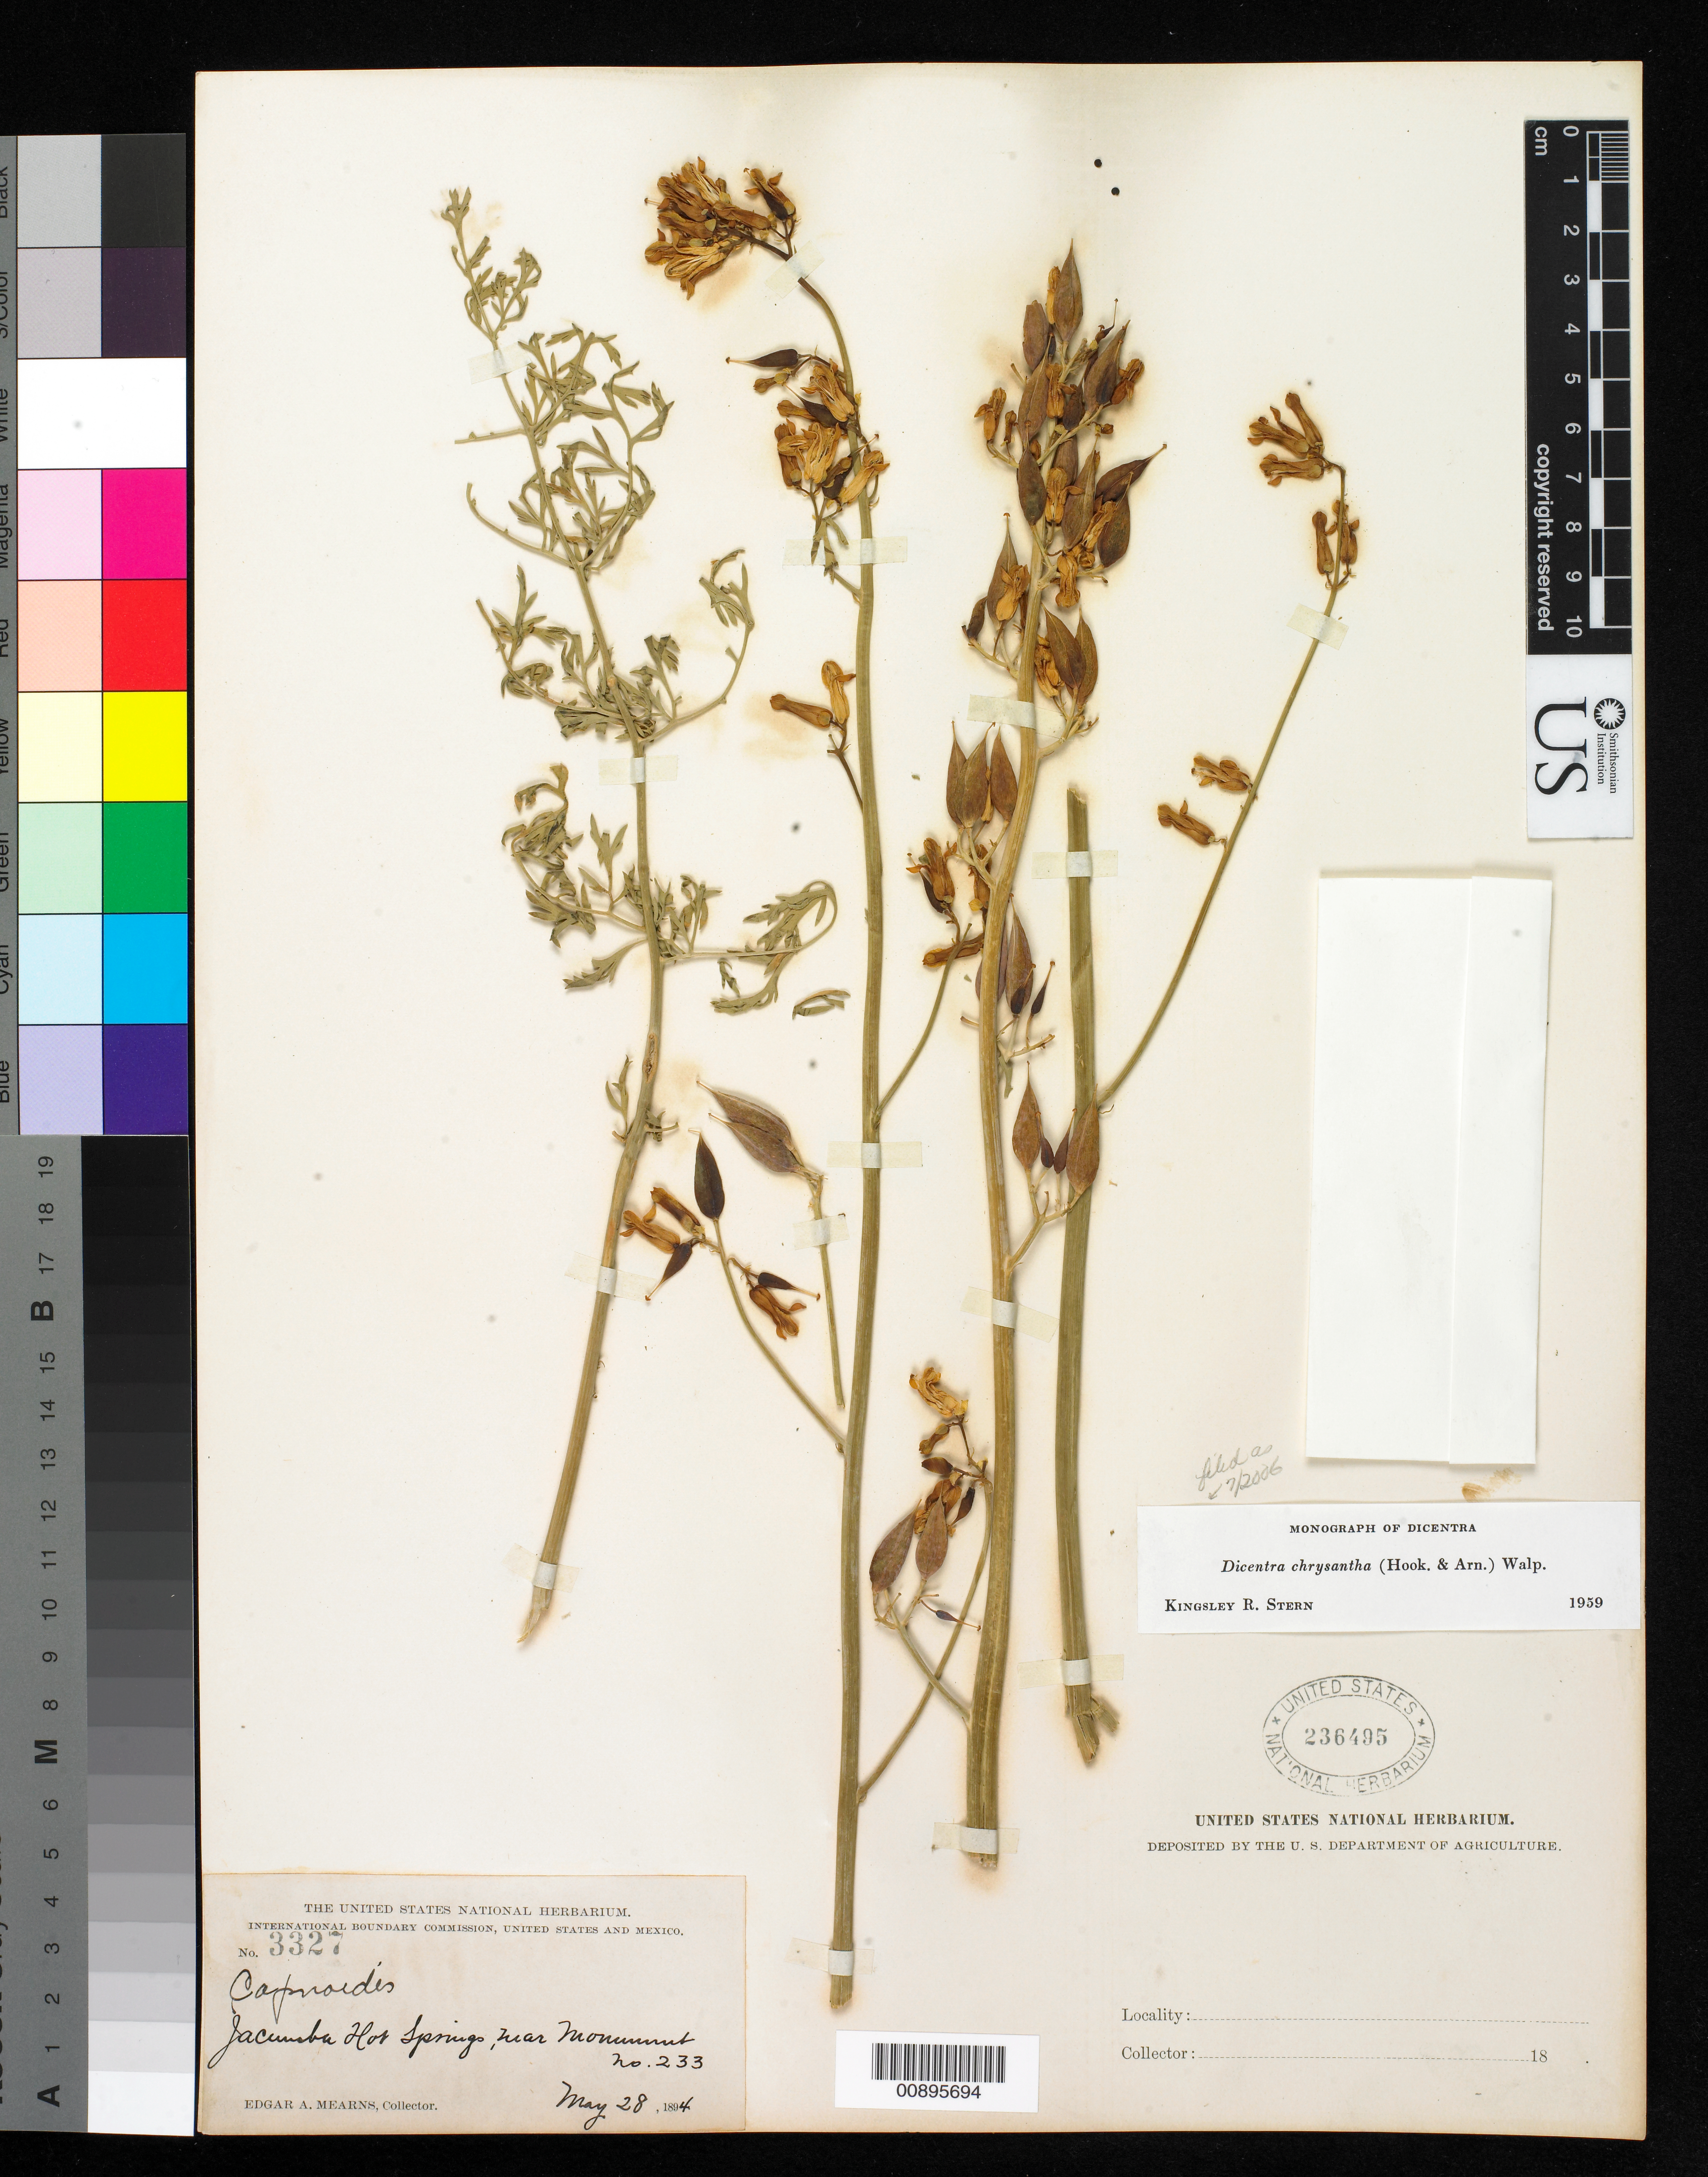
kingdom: Plantae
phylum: Tracheophyta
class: Magnoliopsida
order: Ranunculales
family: Papaveraceae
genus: Ehrendorferia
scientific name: Ehrendorferia chrysantha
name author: (Hook. & Arn.) Rylander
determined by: Strong, M. T., (US), Smithsonian Institution - National Museum of Natural History (UNITED STATES)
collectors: E. A. Mearns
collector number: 3327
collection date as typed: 28 May 1894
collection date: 1894-05-28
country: United States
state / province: California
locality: Jacumba Hot Springs, near Monument 233.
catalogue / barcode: US 236495